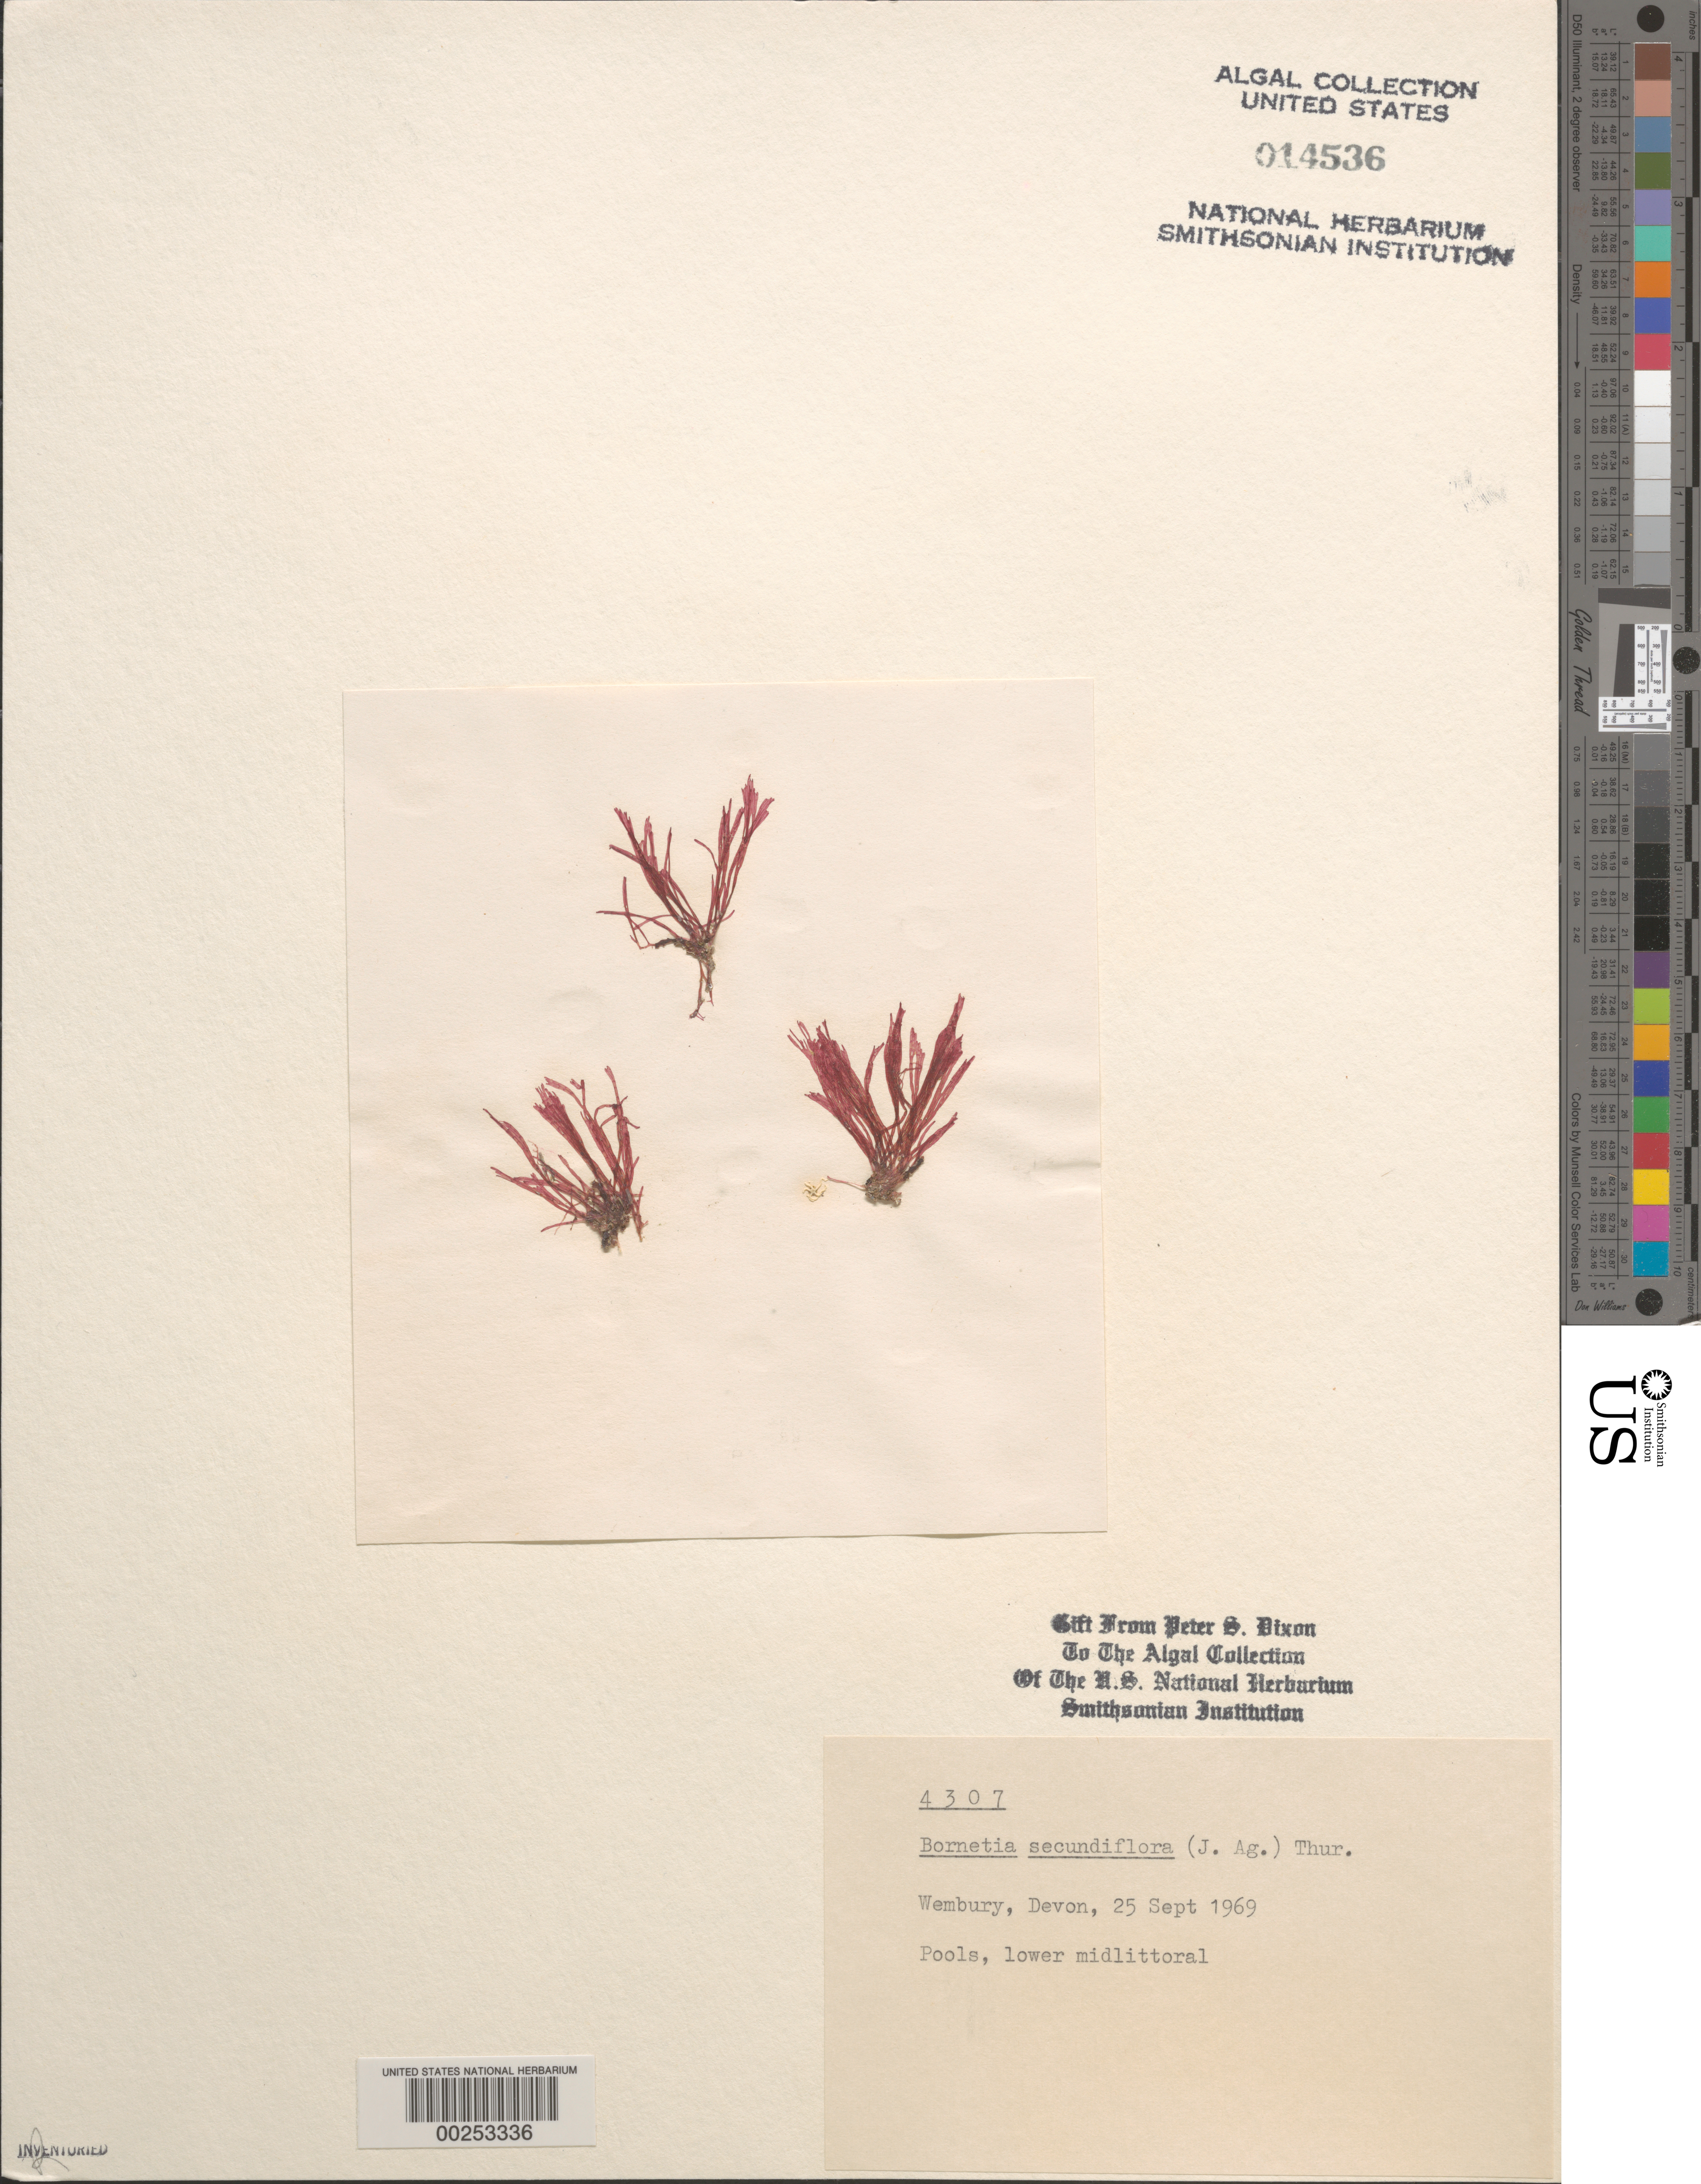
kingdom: Plantae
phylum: Rhodophyta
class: Florideophyceae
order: Ceramiales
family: Ceramiaceae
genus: Bornetia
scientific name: Bornetia secundiflora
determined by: Dixon, P. S.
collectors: P. S. Dixon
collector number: PSD 4307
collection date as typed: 25 Sep 1969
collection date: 1969-09-25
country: United Kingdom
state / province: England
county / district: Devon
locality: Wembury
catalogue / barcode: US 14536